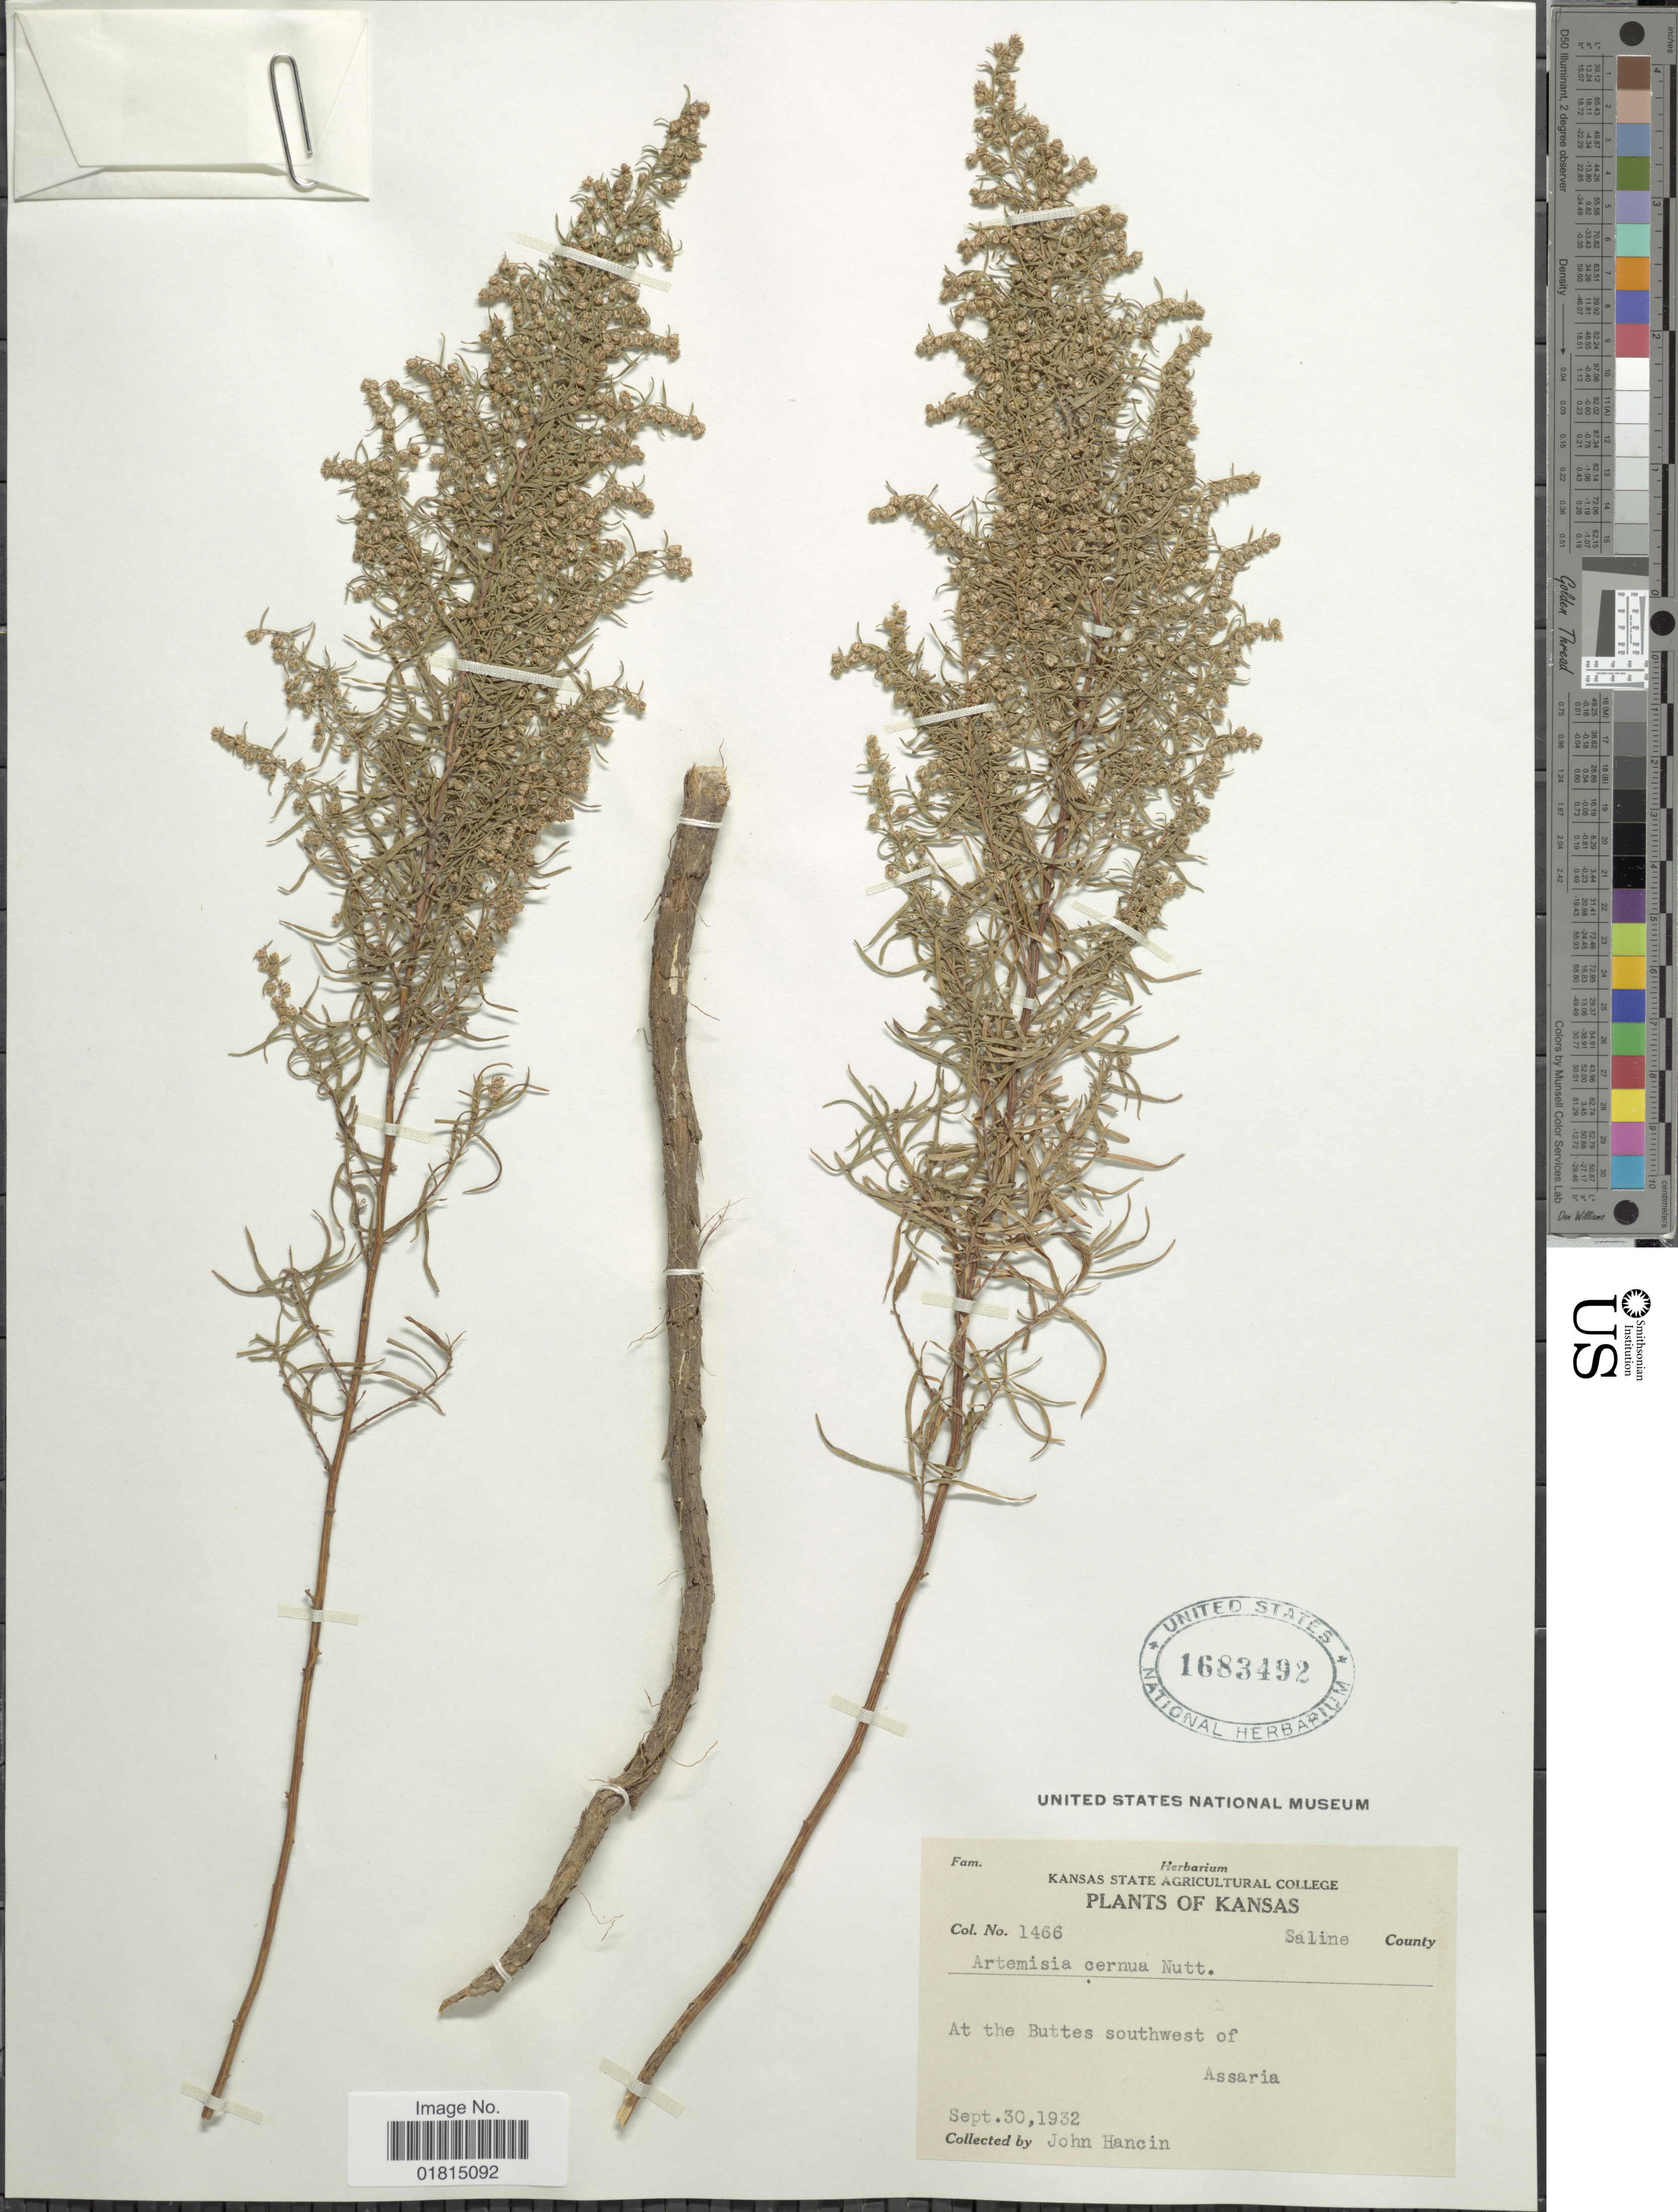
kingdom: Plantae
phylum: Tracheophyta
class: Magnoliopsida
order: Asterales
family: Asteraceae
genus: Artemisia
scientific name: Artemisia cernua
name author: Nutt.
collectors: J. Hancin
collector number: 1466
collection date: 1932-09-30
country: United States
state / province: Kansas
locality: Saline County. At the Buttes southwest of Assaria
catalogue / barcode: US 1683492